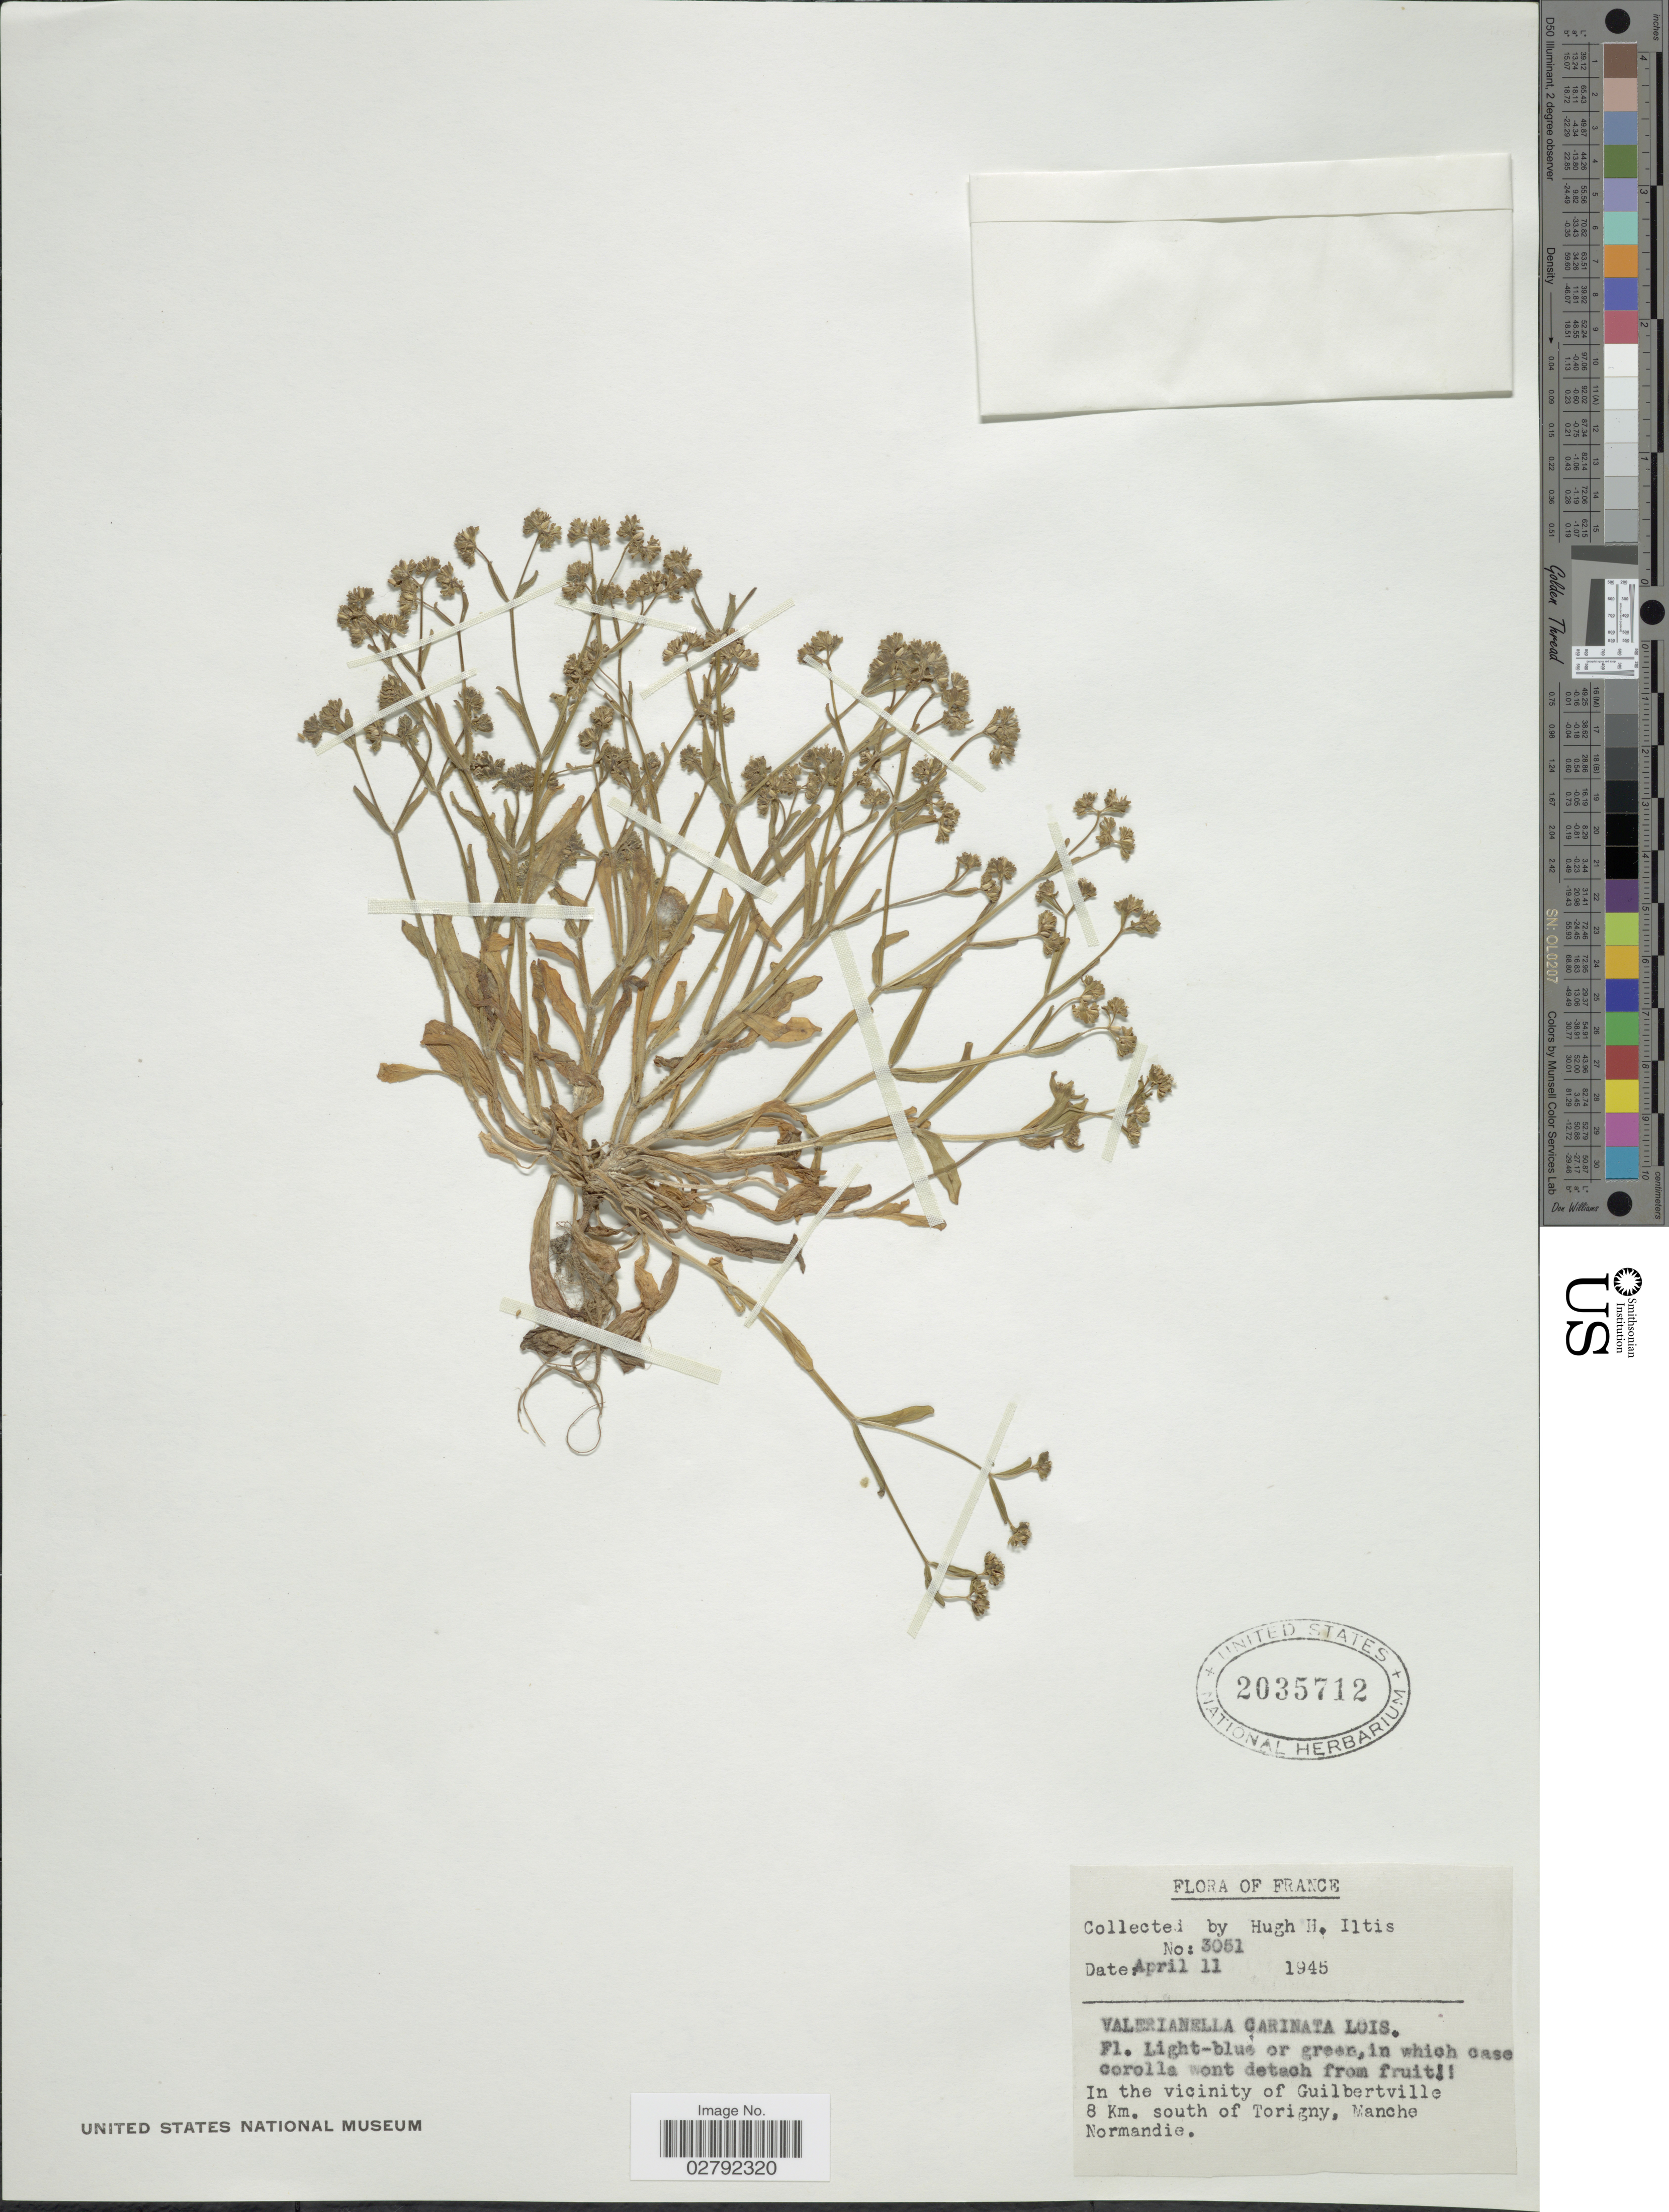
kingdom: Plantae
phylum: Tracheophyta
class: Magnoliopsida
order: Dipsacales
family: Caprifoliaceae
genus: Valerianella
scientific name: Valerianella carinata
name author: Loisel.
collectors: H. H. Iltis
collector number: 3051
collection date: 1945-04-11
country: France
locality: In the vicinity of Guilbertville 8 Km. south of Torigny, Manche, Normandie.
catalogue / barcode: US 2035712